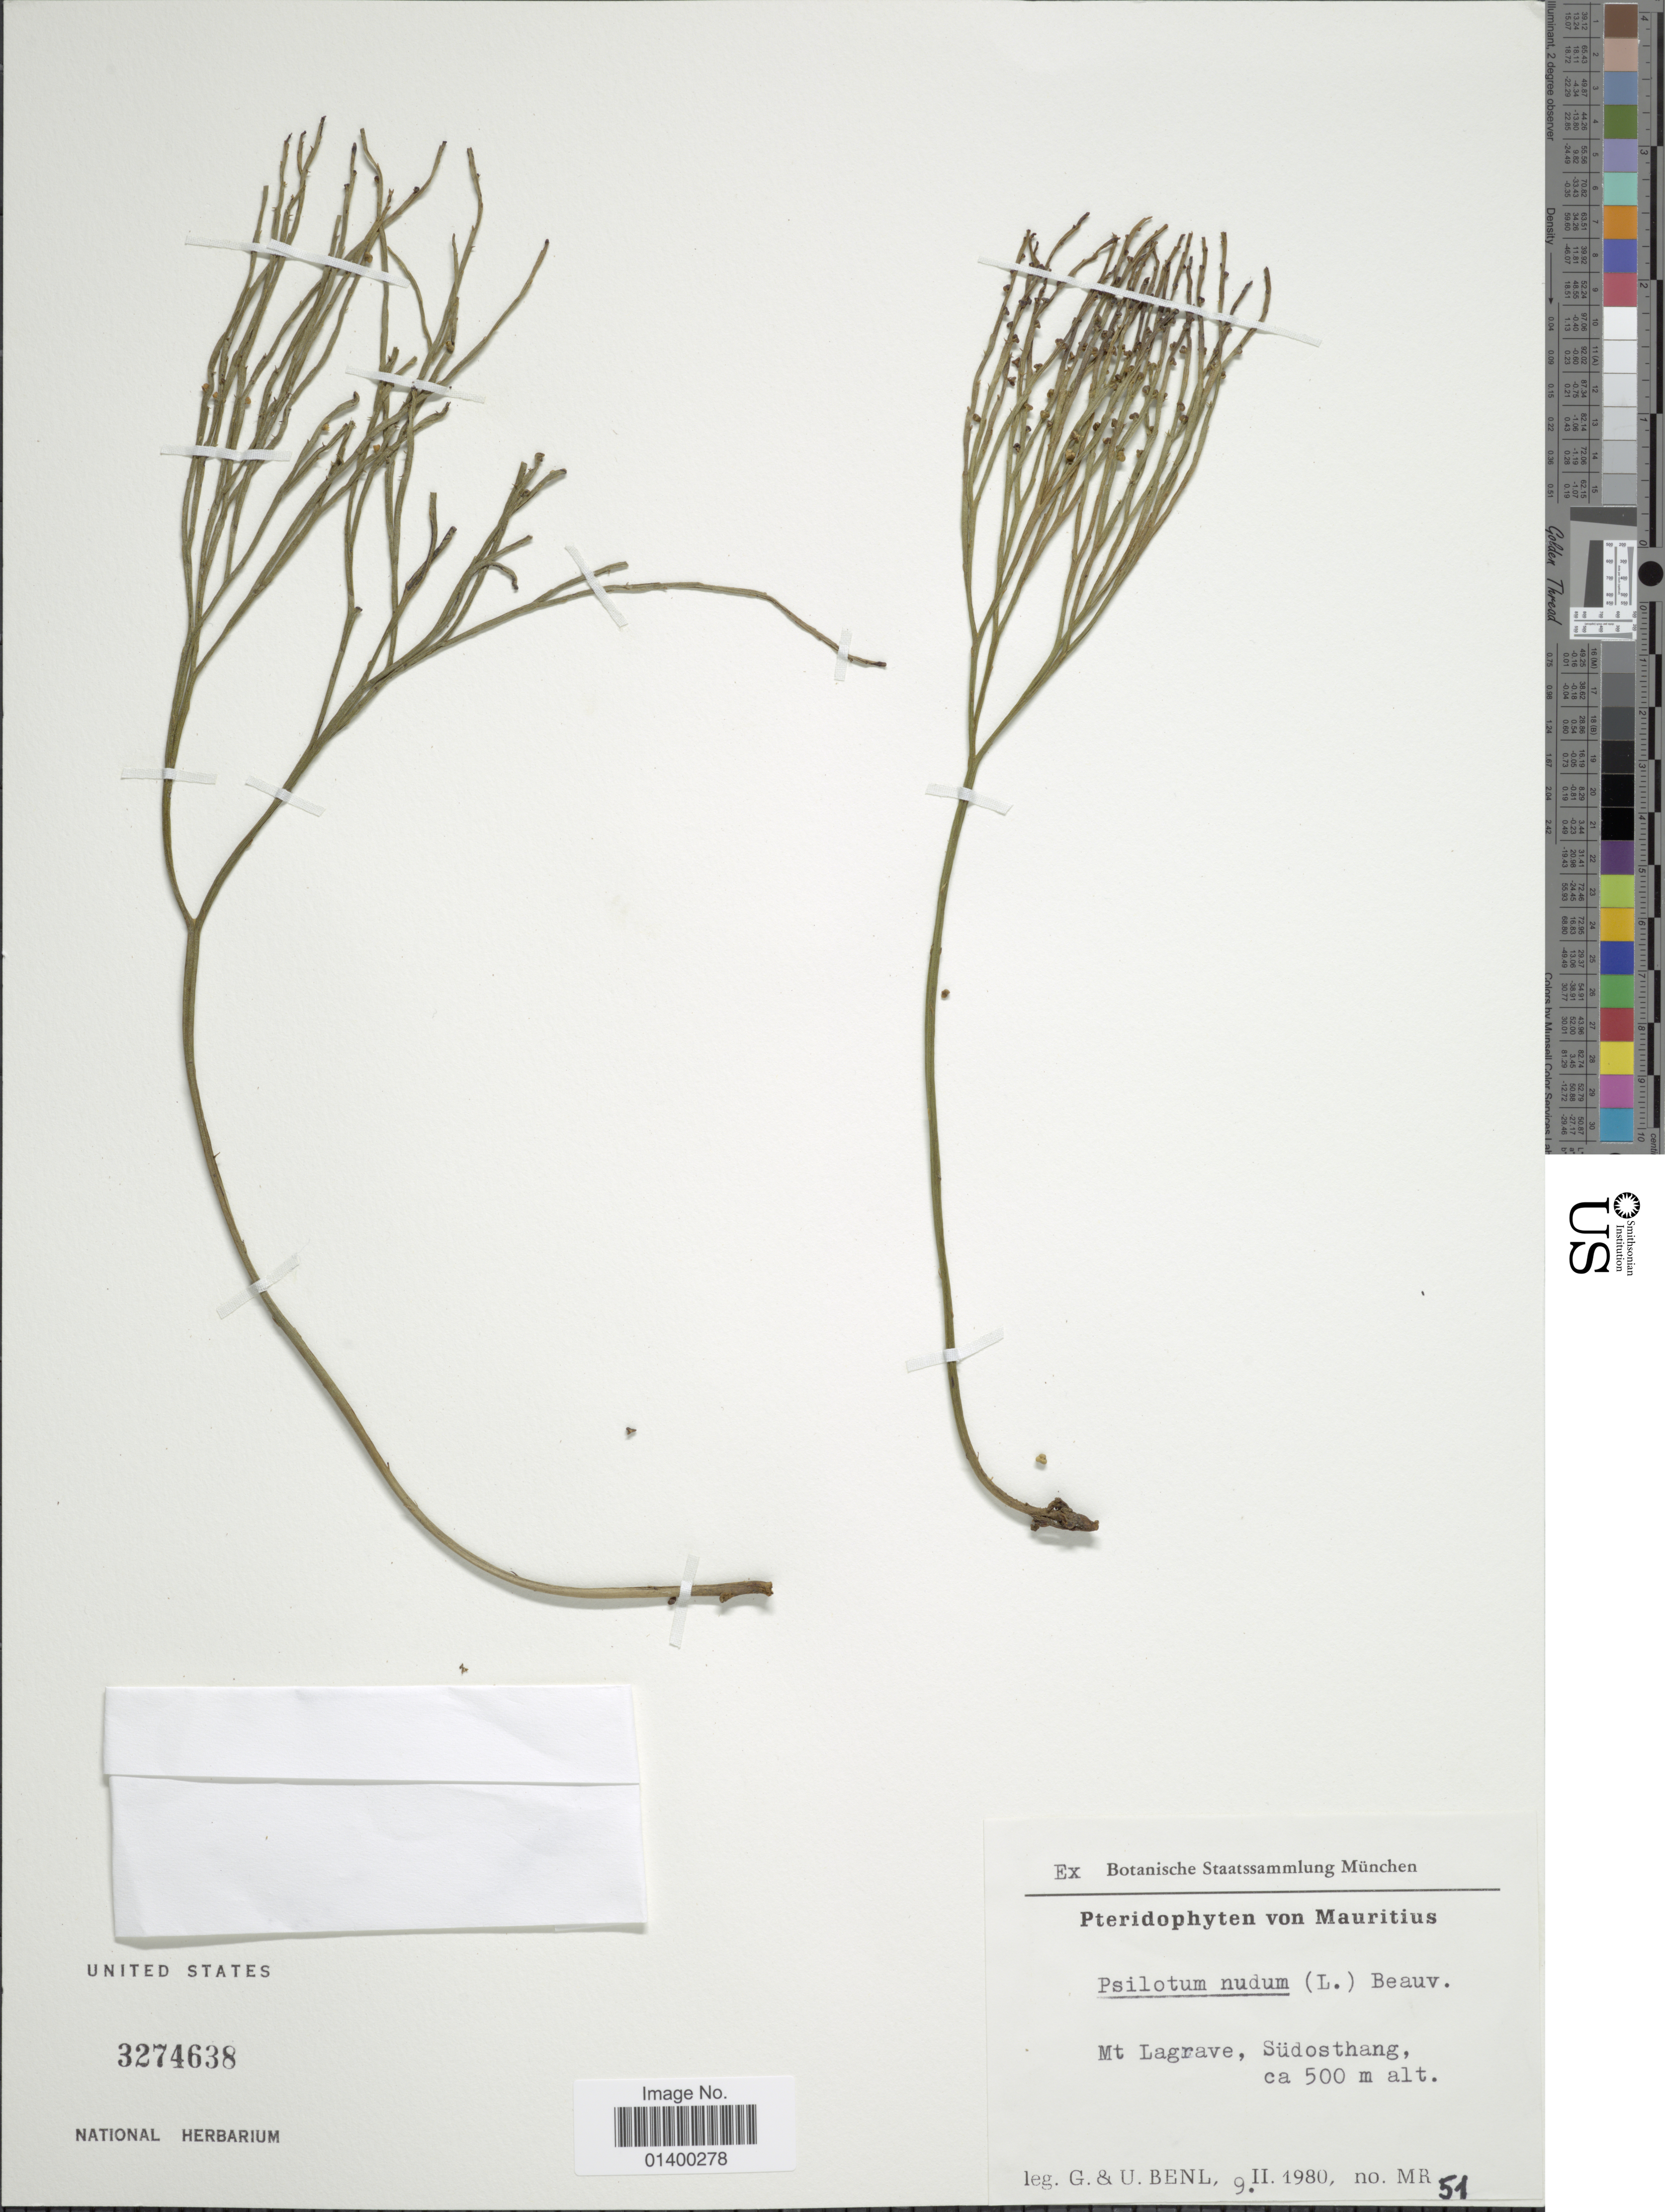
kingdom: Plantae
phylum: Tracheophyta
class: Polypodiopsida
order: Psilotales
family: Psilotaceae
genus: Psilotum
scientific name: Psilotum nudum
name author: (L.) P. Beauv.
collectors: G. Benl & U. Benl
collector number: MR 51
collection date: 1980-02-09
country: Mauritius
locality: Mt. Lagarve, Südosthang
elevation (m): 500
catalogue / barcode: US 3274638